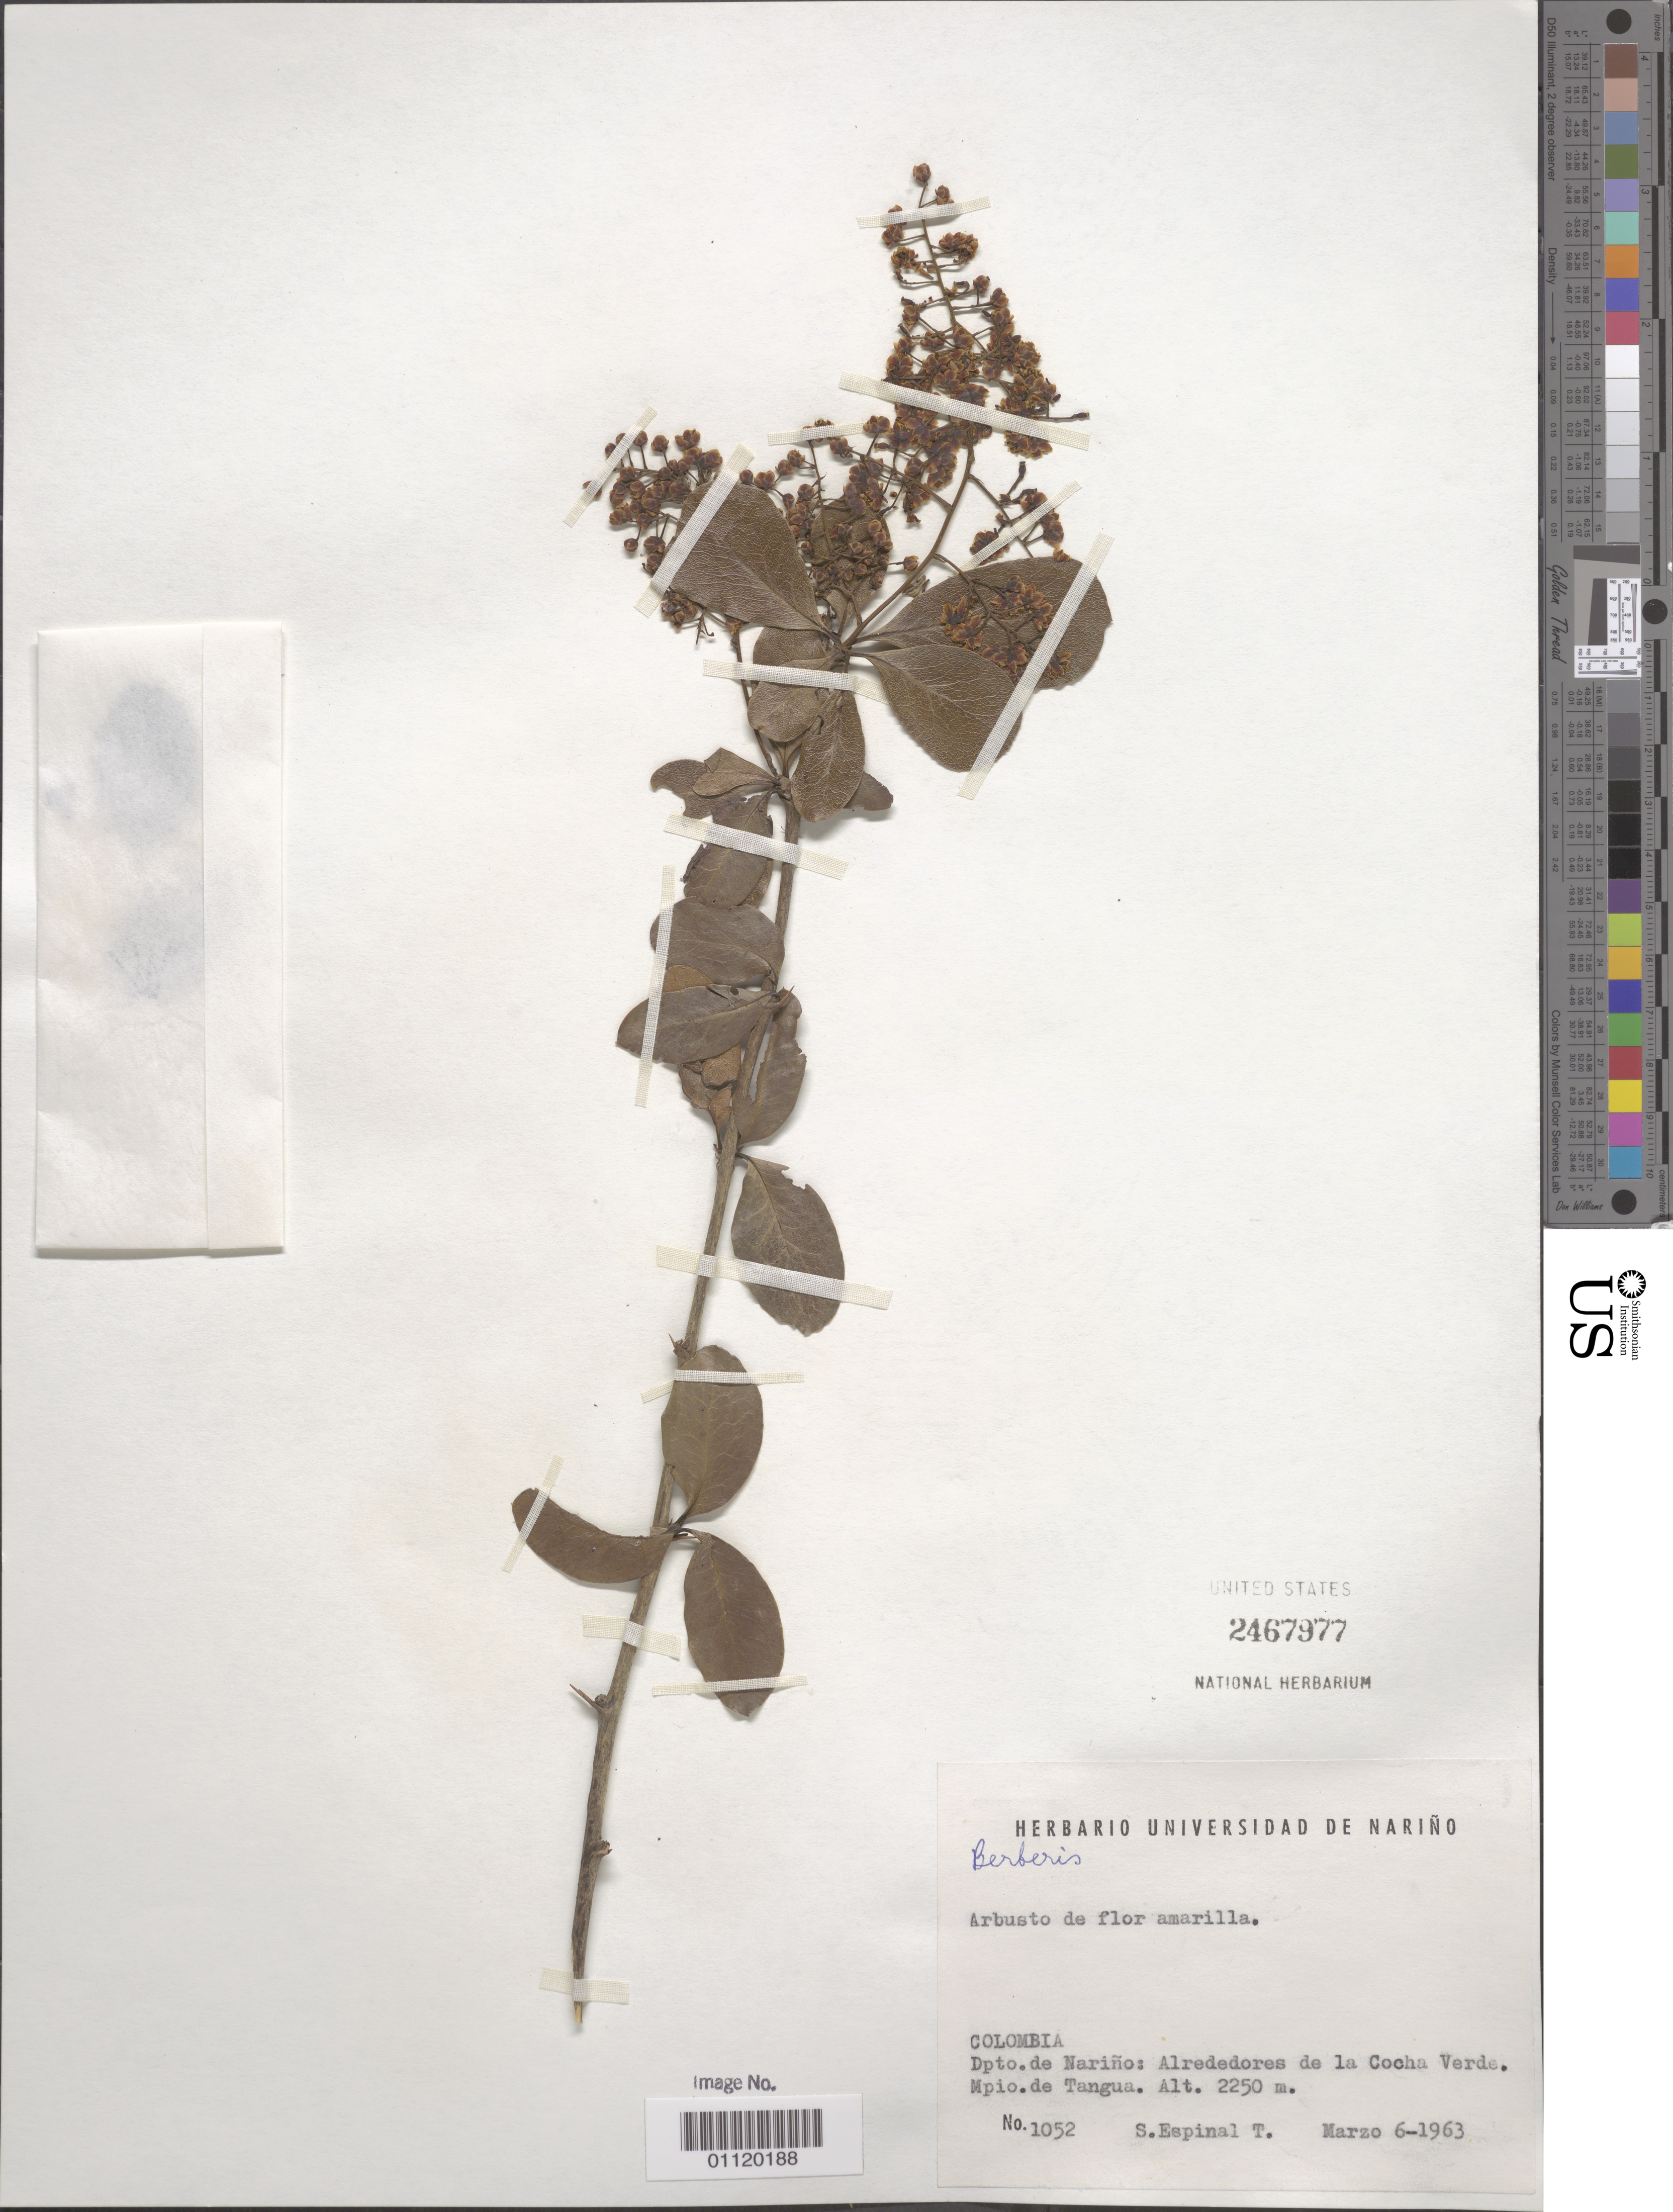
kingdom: Plantae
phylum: Tracheophyta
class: Magnoliopsida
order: Ranunculales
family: Berberidaceae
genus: Berberis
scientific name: Berberis sp.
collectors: S. T. Espinal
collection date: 1963-03-06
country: Colombia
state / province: Nariño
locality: Municipality of Tangua, surroundings of de la Cocha Verde.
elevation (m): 2250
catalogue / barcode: US 2467977